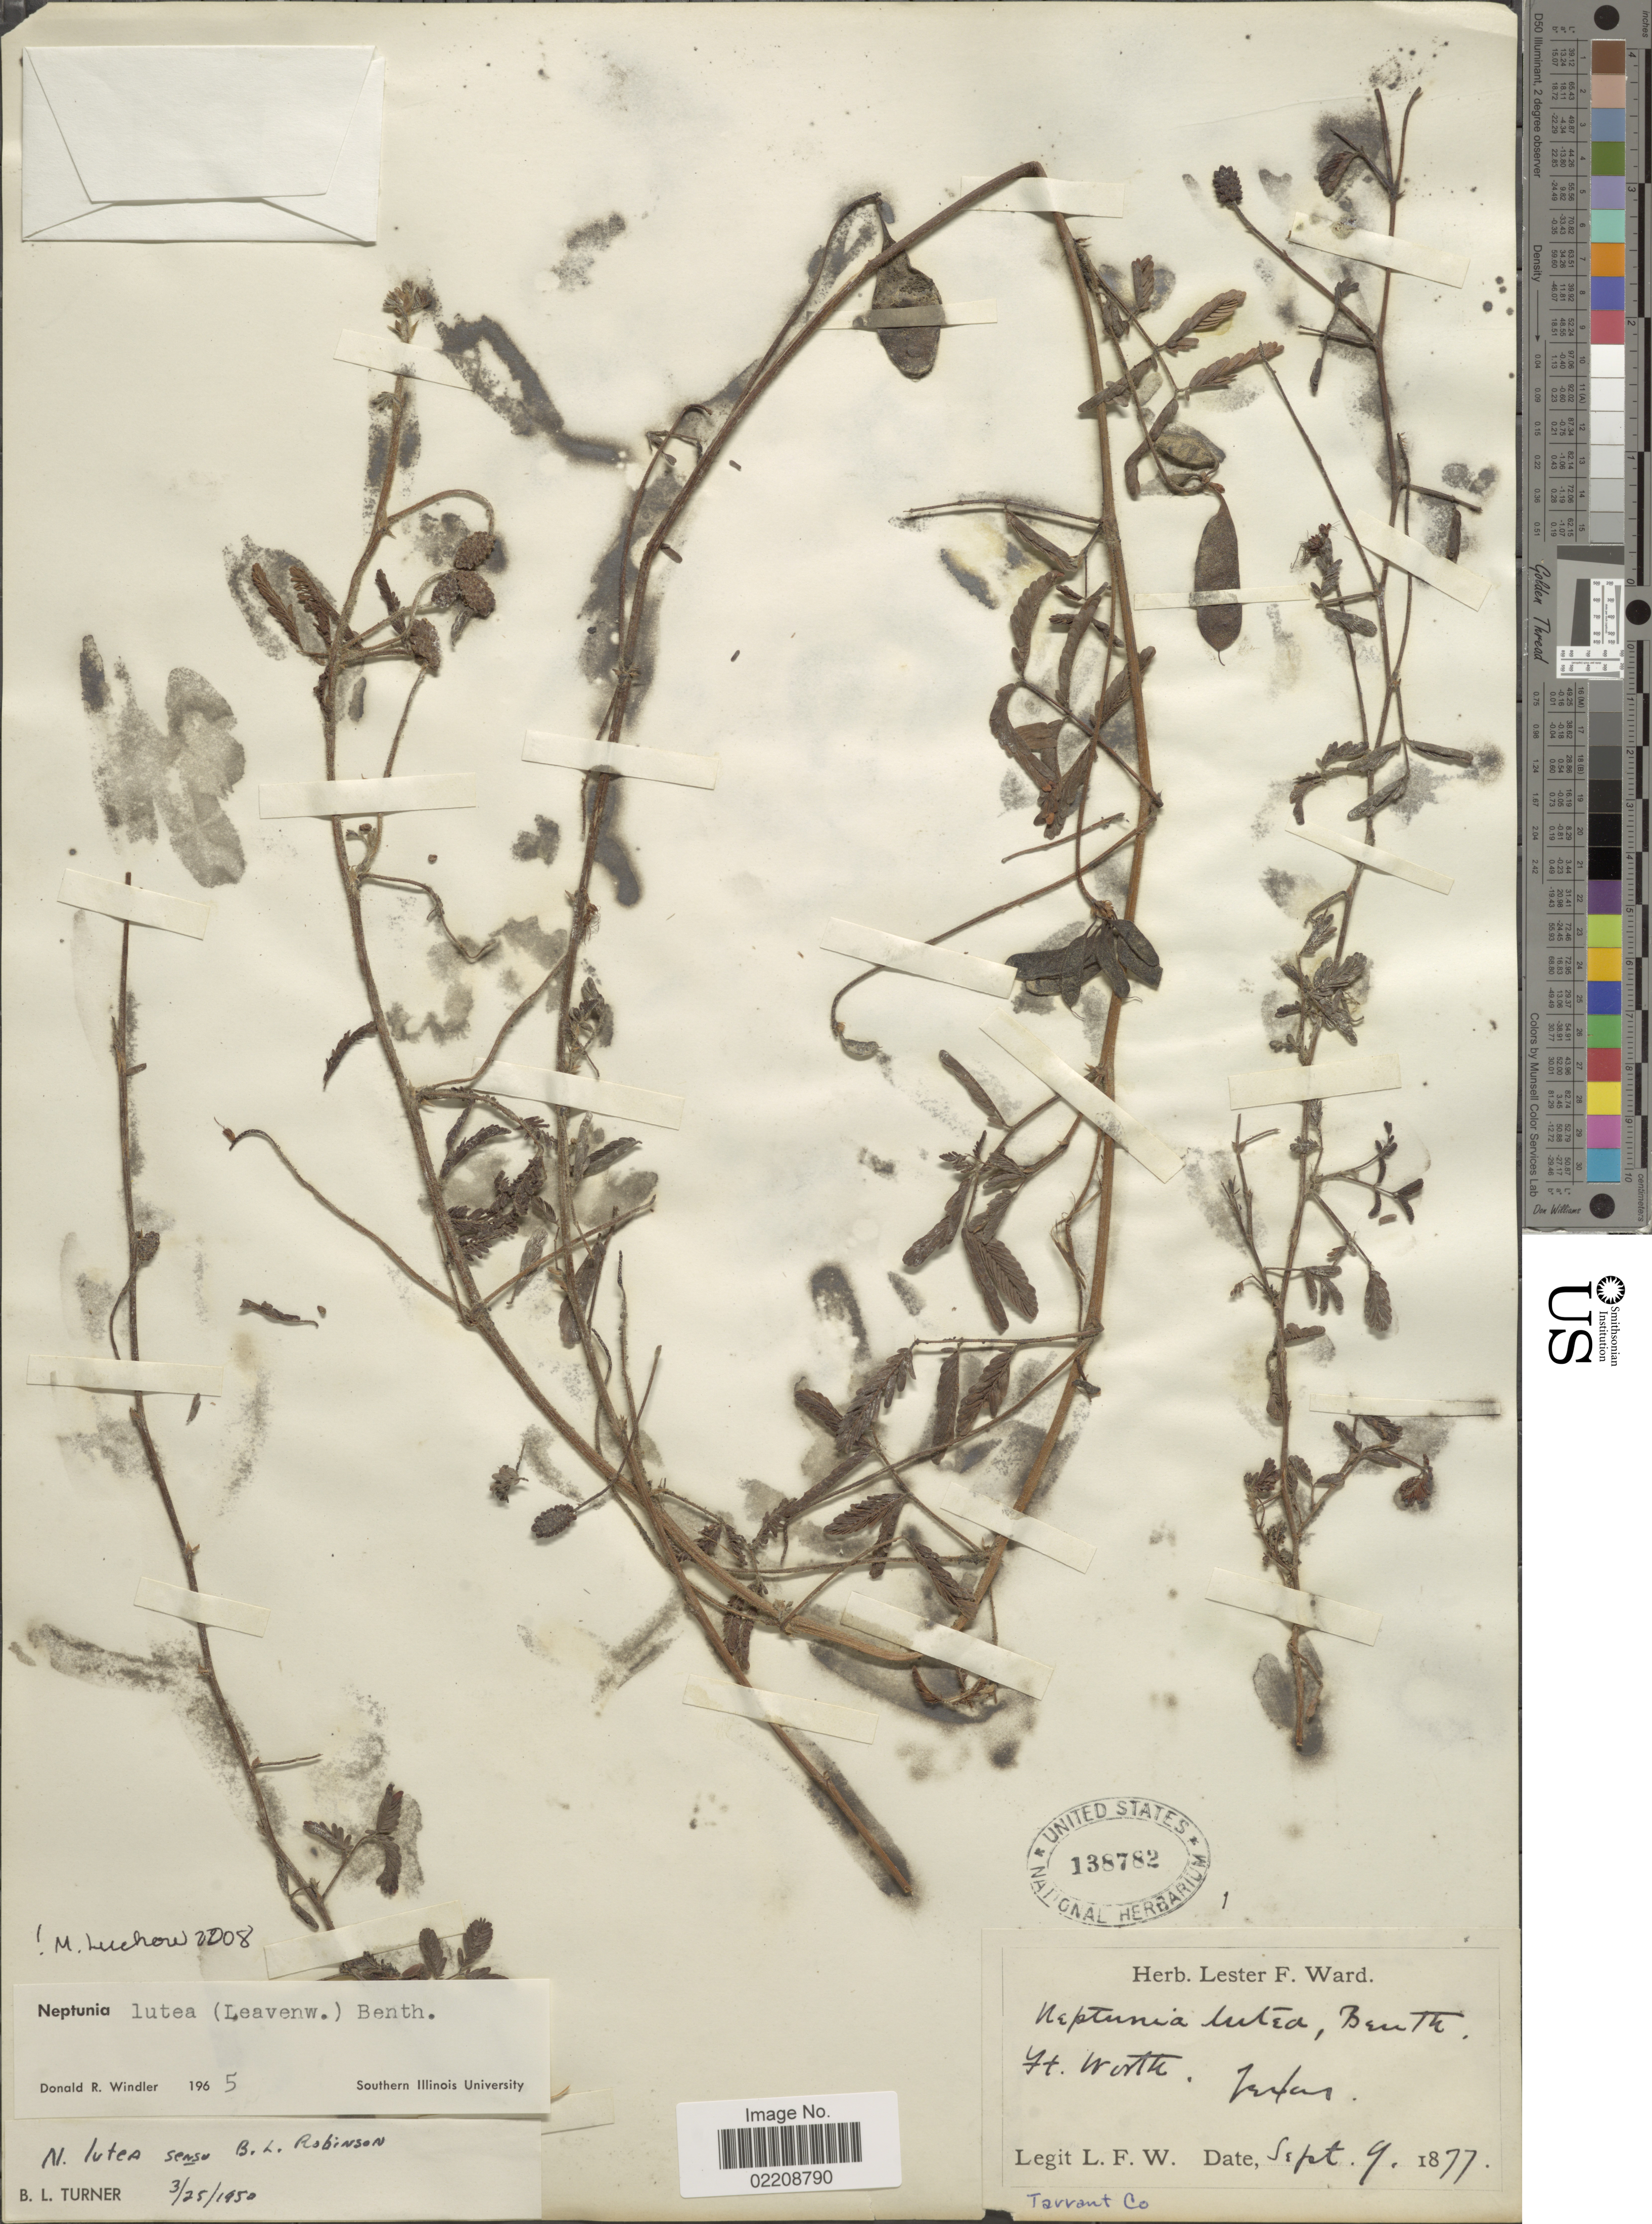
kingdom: Plantae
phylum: Tracheophyta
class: Magnoliopsida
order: Fabales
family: Fabaceae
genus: Neptunia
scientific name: Neptunia lutea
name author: (Leavenw.) Benth.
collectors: L. F. Ward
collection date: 1877-09-09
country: United States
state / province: Texas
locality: Ft. Worth, Tarrant Co.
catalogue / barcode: US 138782